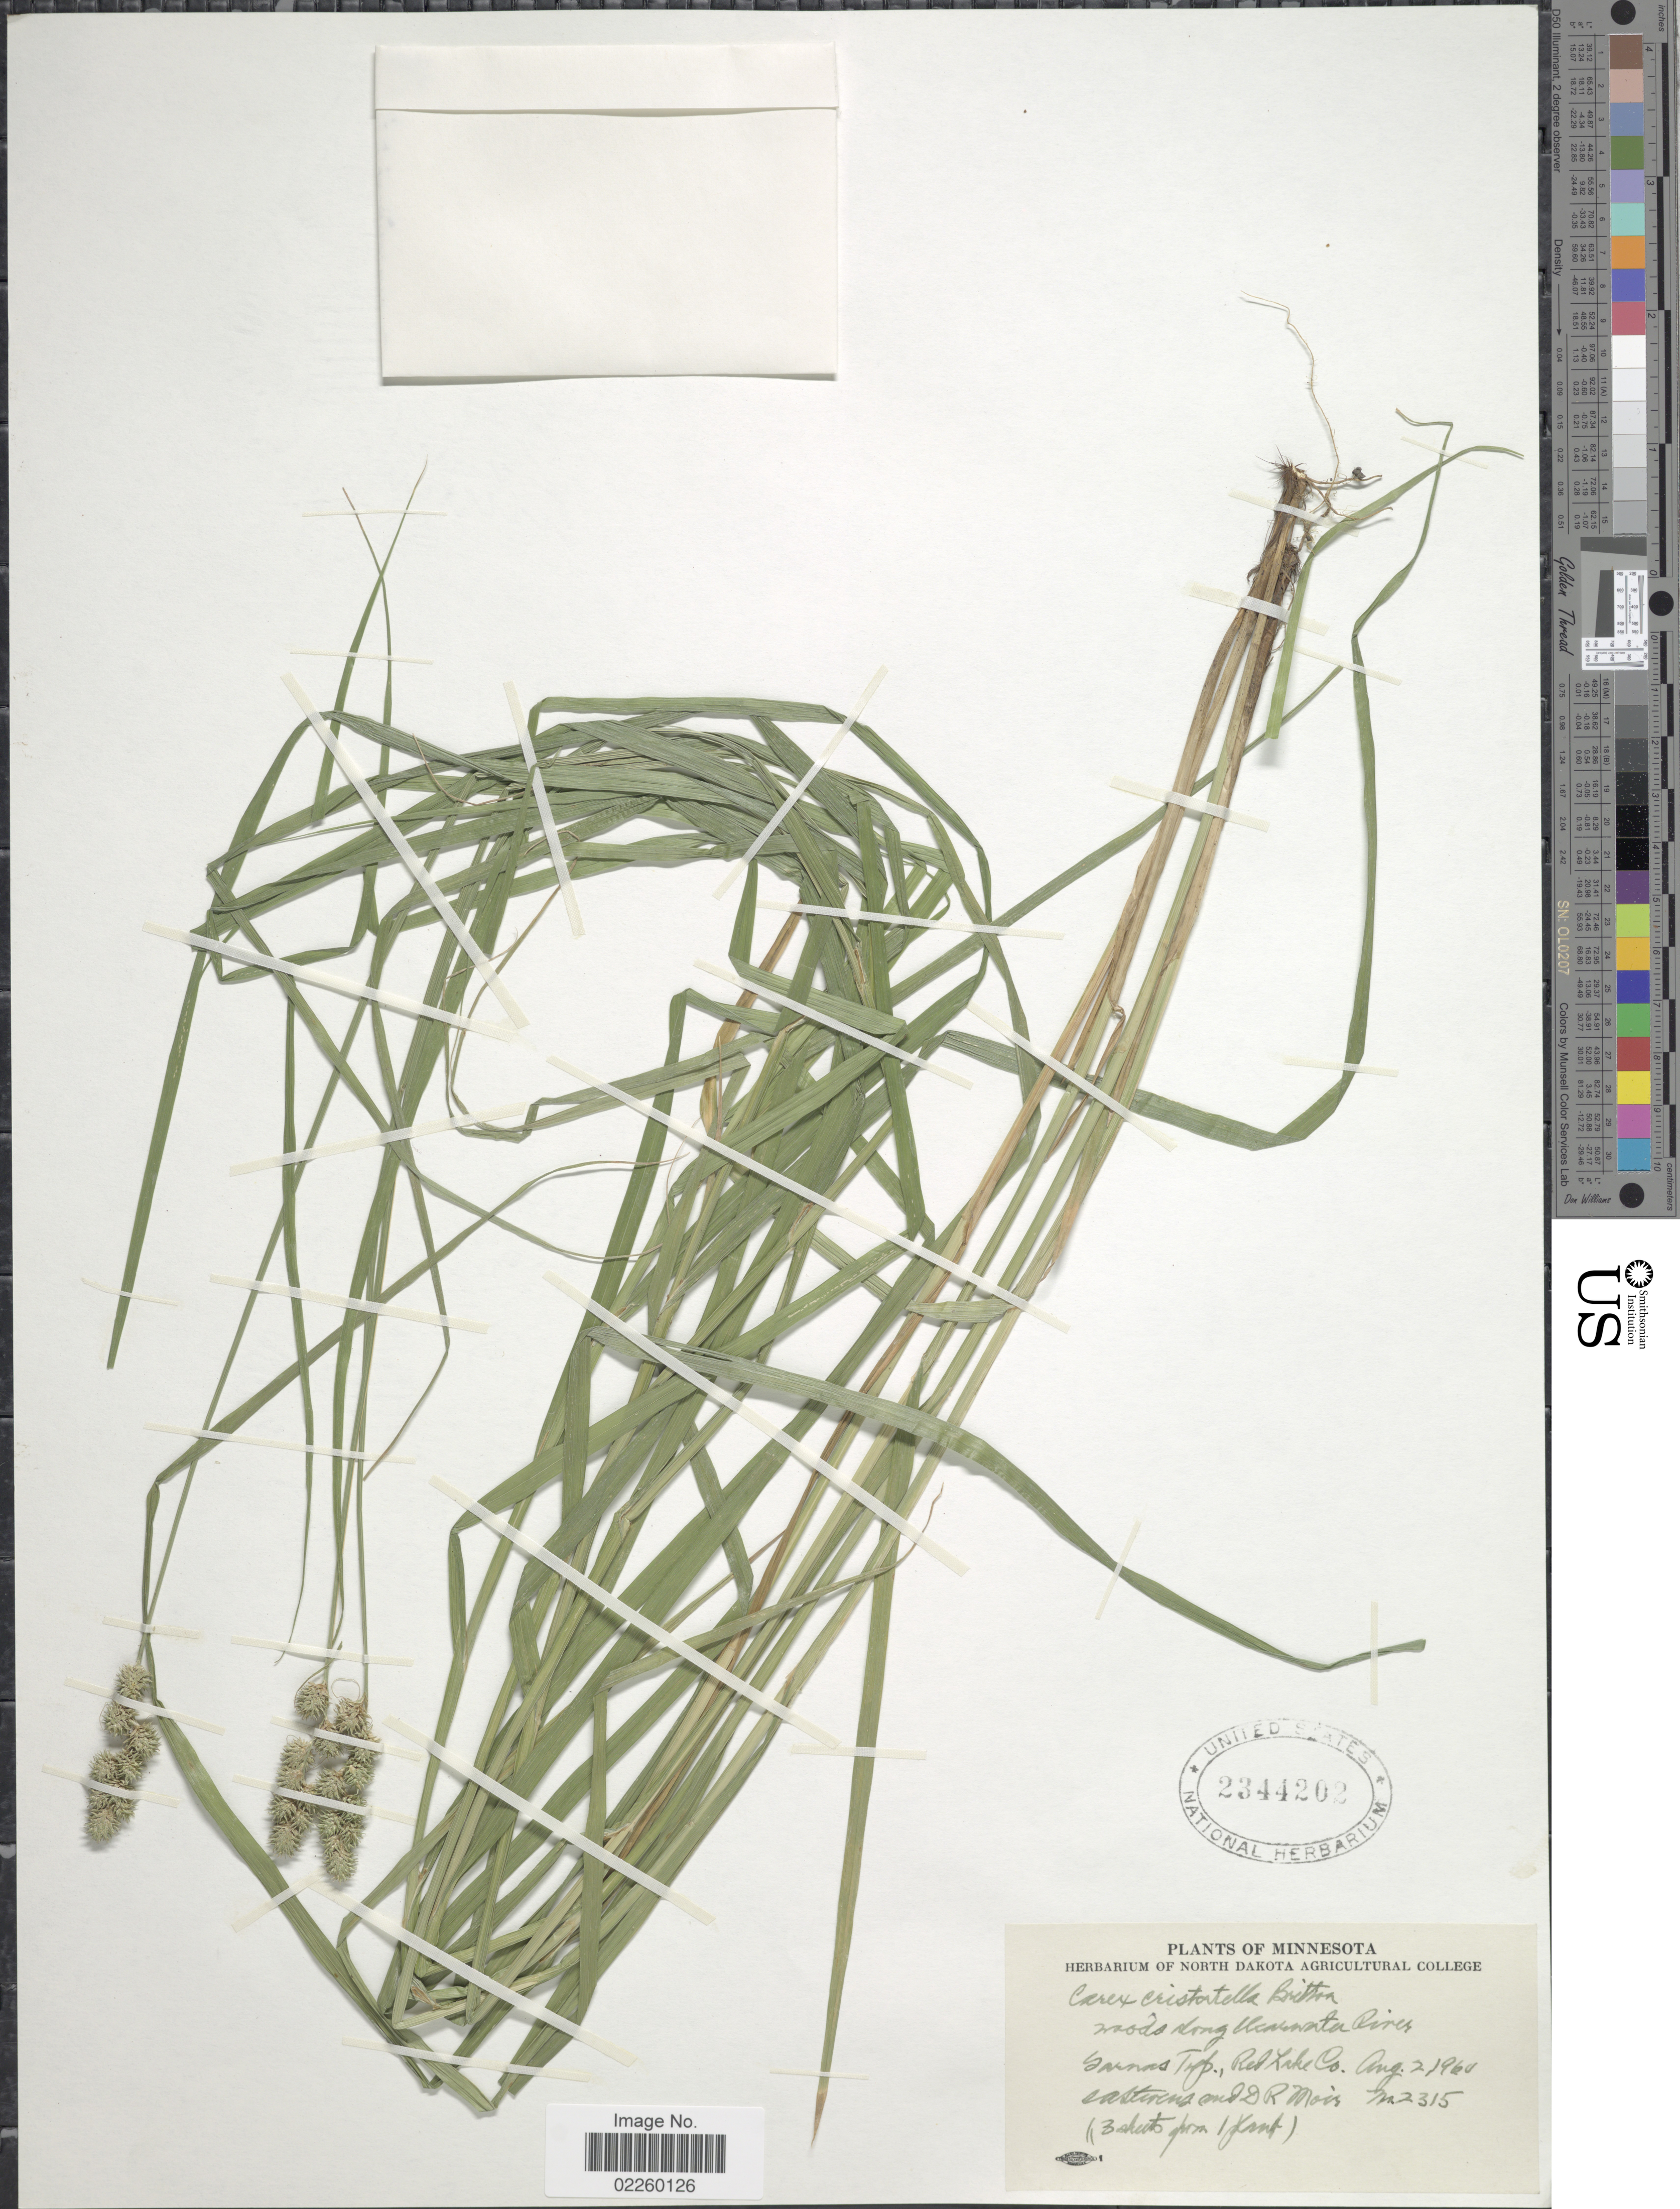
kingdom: Plantae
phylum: Tracheophyta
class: Liliopsida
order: Poales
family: Cyperaceae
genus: Carex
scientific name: Carex cristatella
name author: Britton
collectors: O. A. Stevens & D. Moir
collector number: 2315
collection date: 1960-08-02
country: United States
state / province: Minnesota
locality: Along wakawata River. Garnes Twp., Red Lake Co.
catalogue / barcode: US 2344202